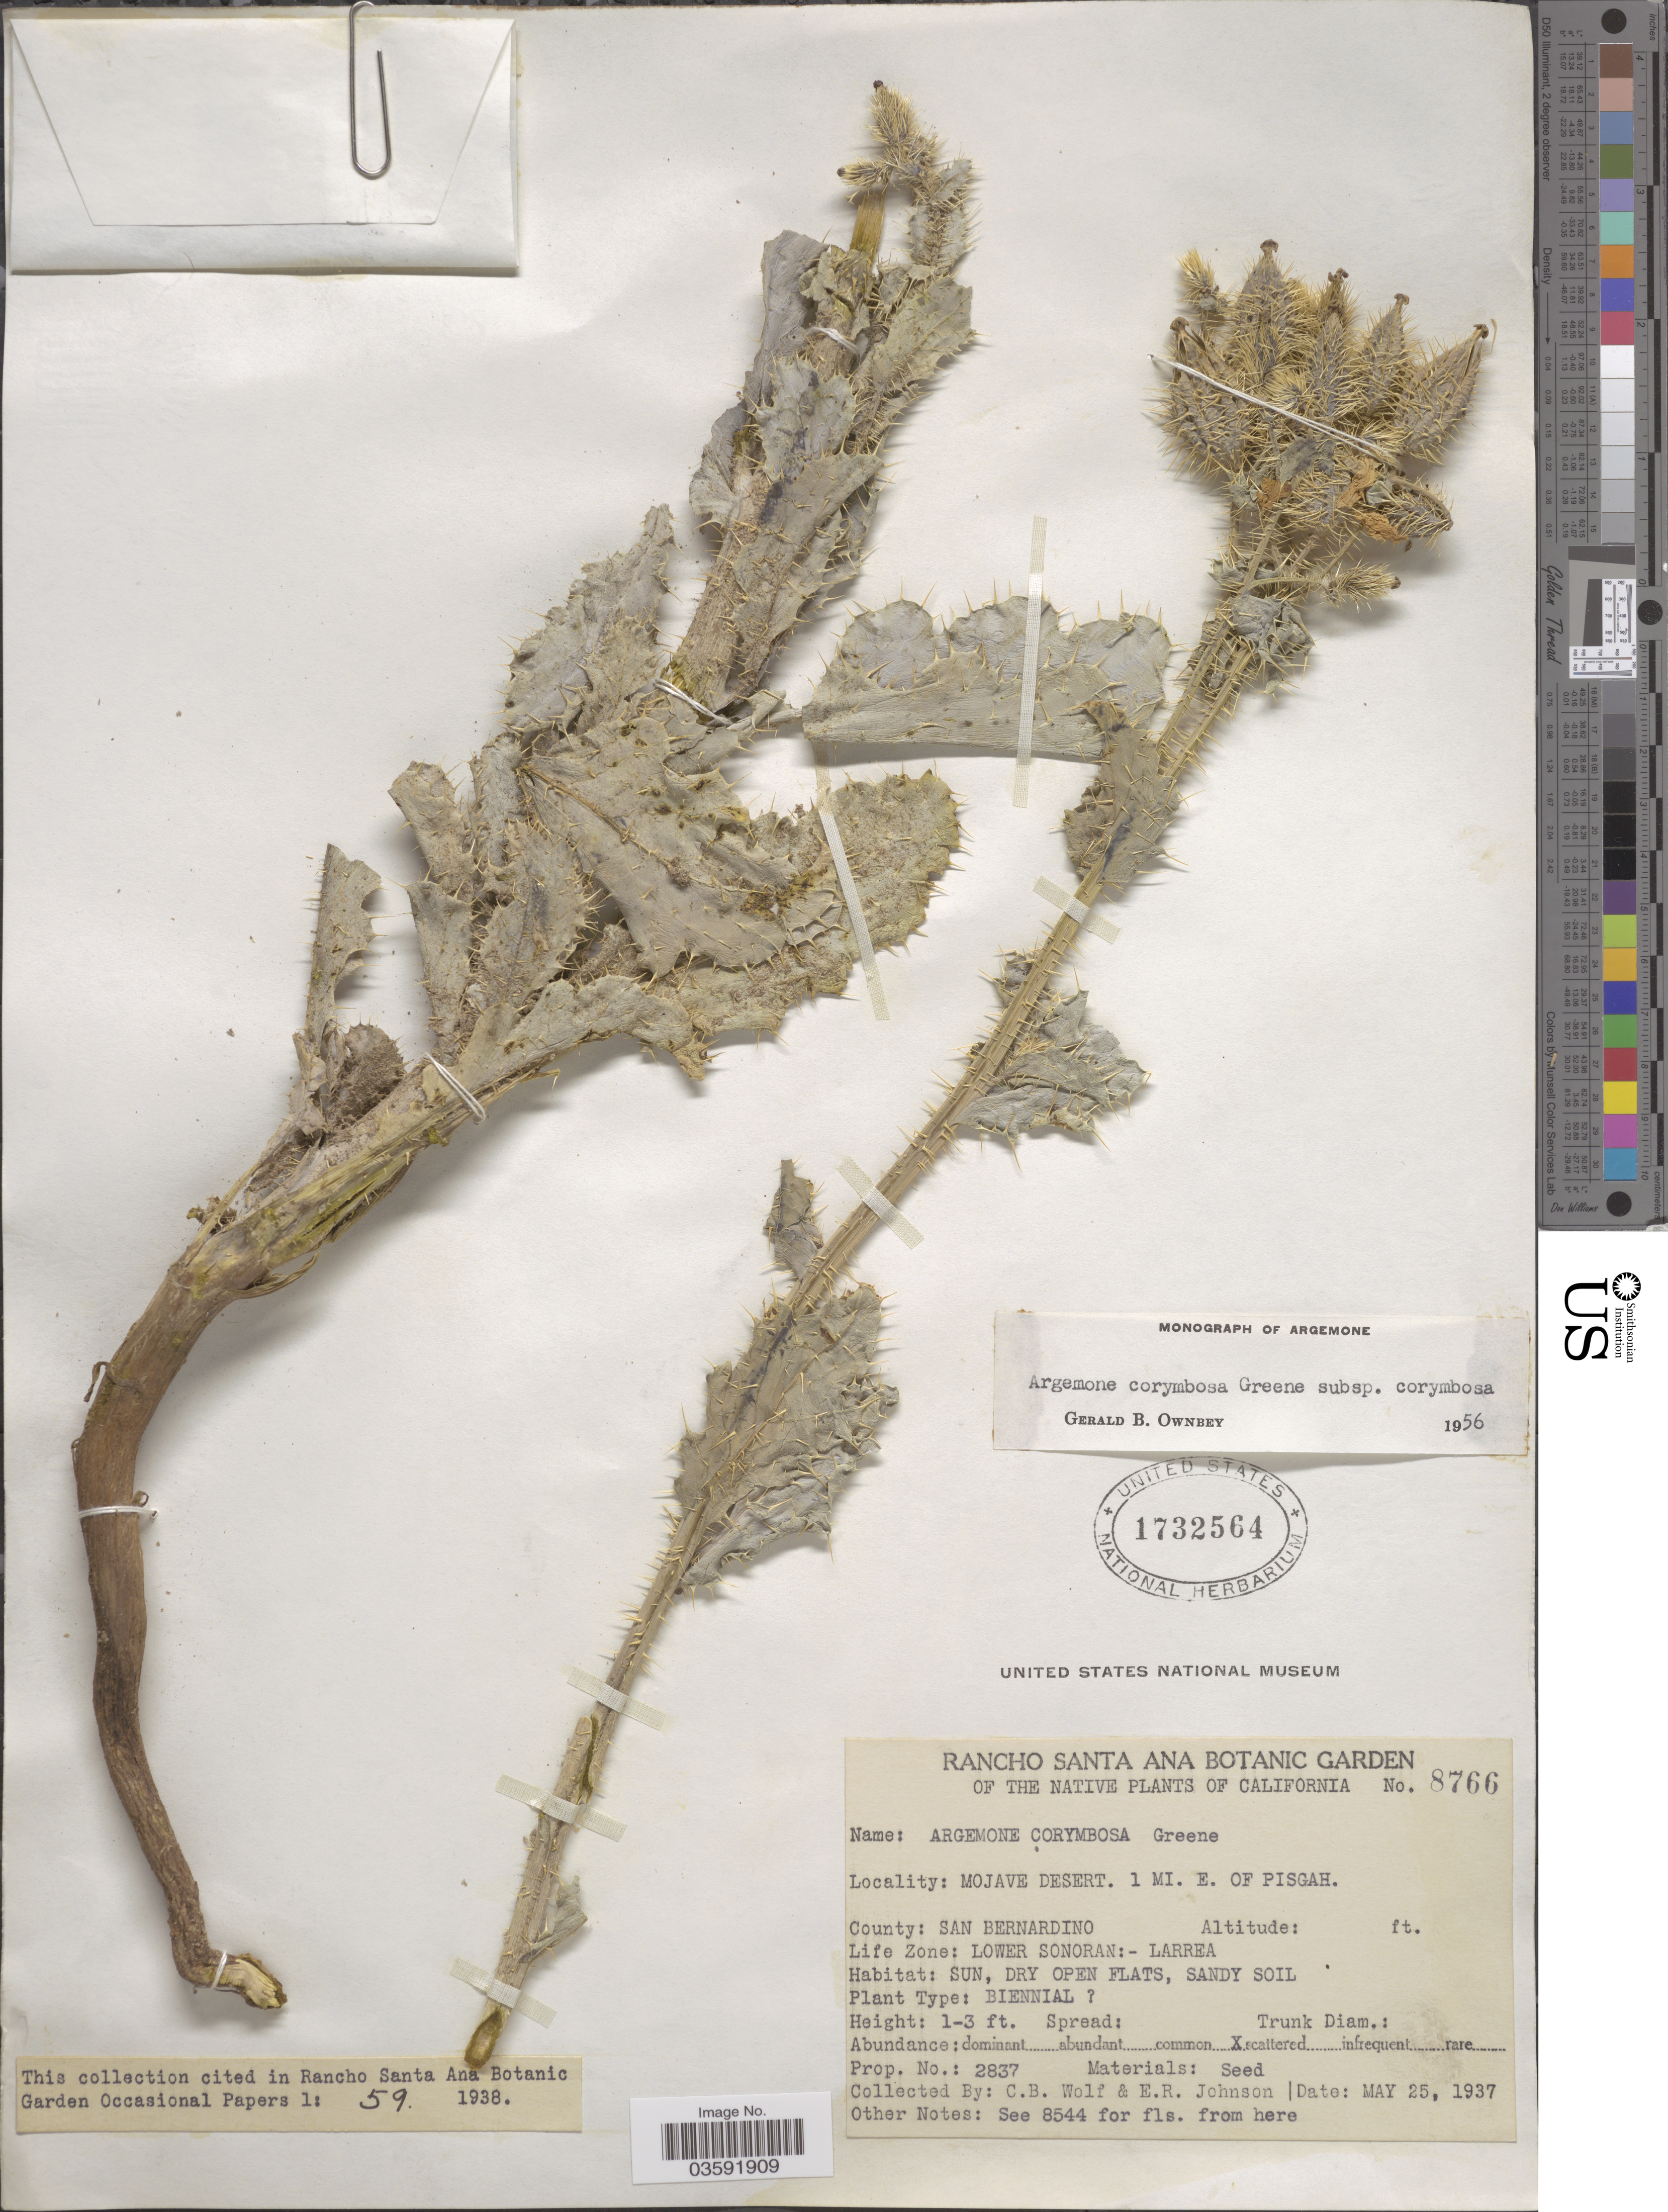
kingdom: Plantae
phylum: Tracheophyta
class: Magnoliopsida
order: Ranunculales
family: Papaveraceae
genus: Argemone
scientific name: Argemone corymbosa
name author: Greene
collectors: C. B. Wolf & E. R. Johnson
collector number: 8766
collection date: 1937-05-25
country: United States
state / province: California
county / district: San Bernardino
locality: Mojave Desert. 1 mi. E of Pisgah. County: San Bernardino. Life Zone: Lower Sonoran.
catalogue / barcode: US 1732564